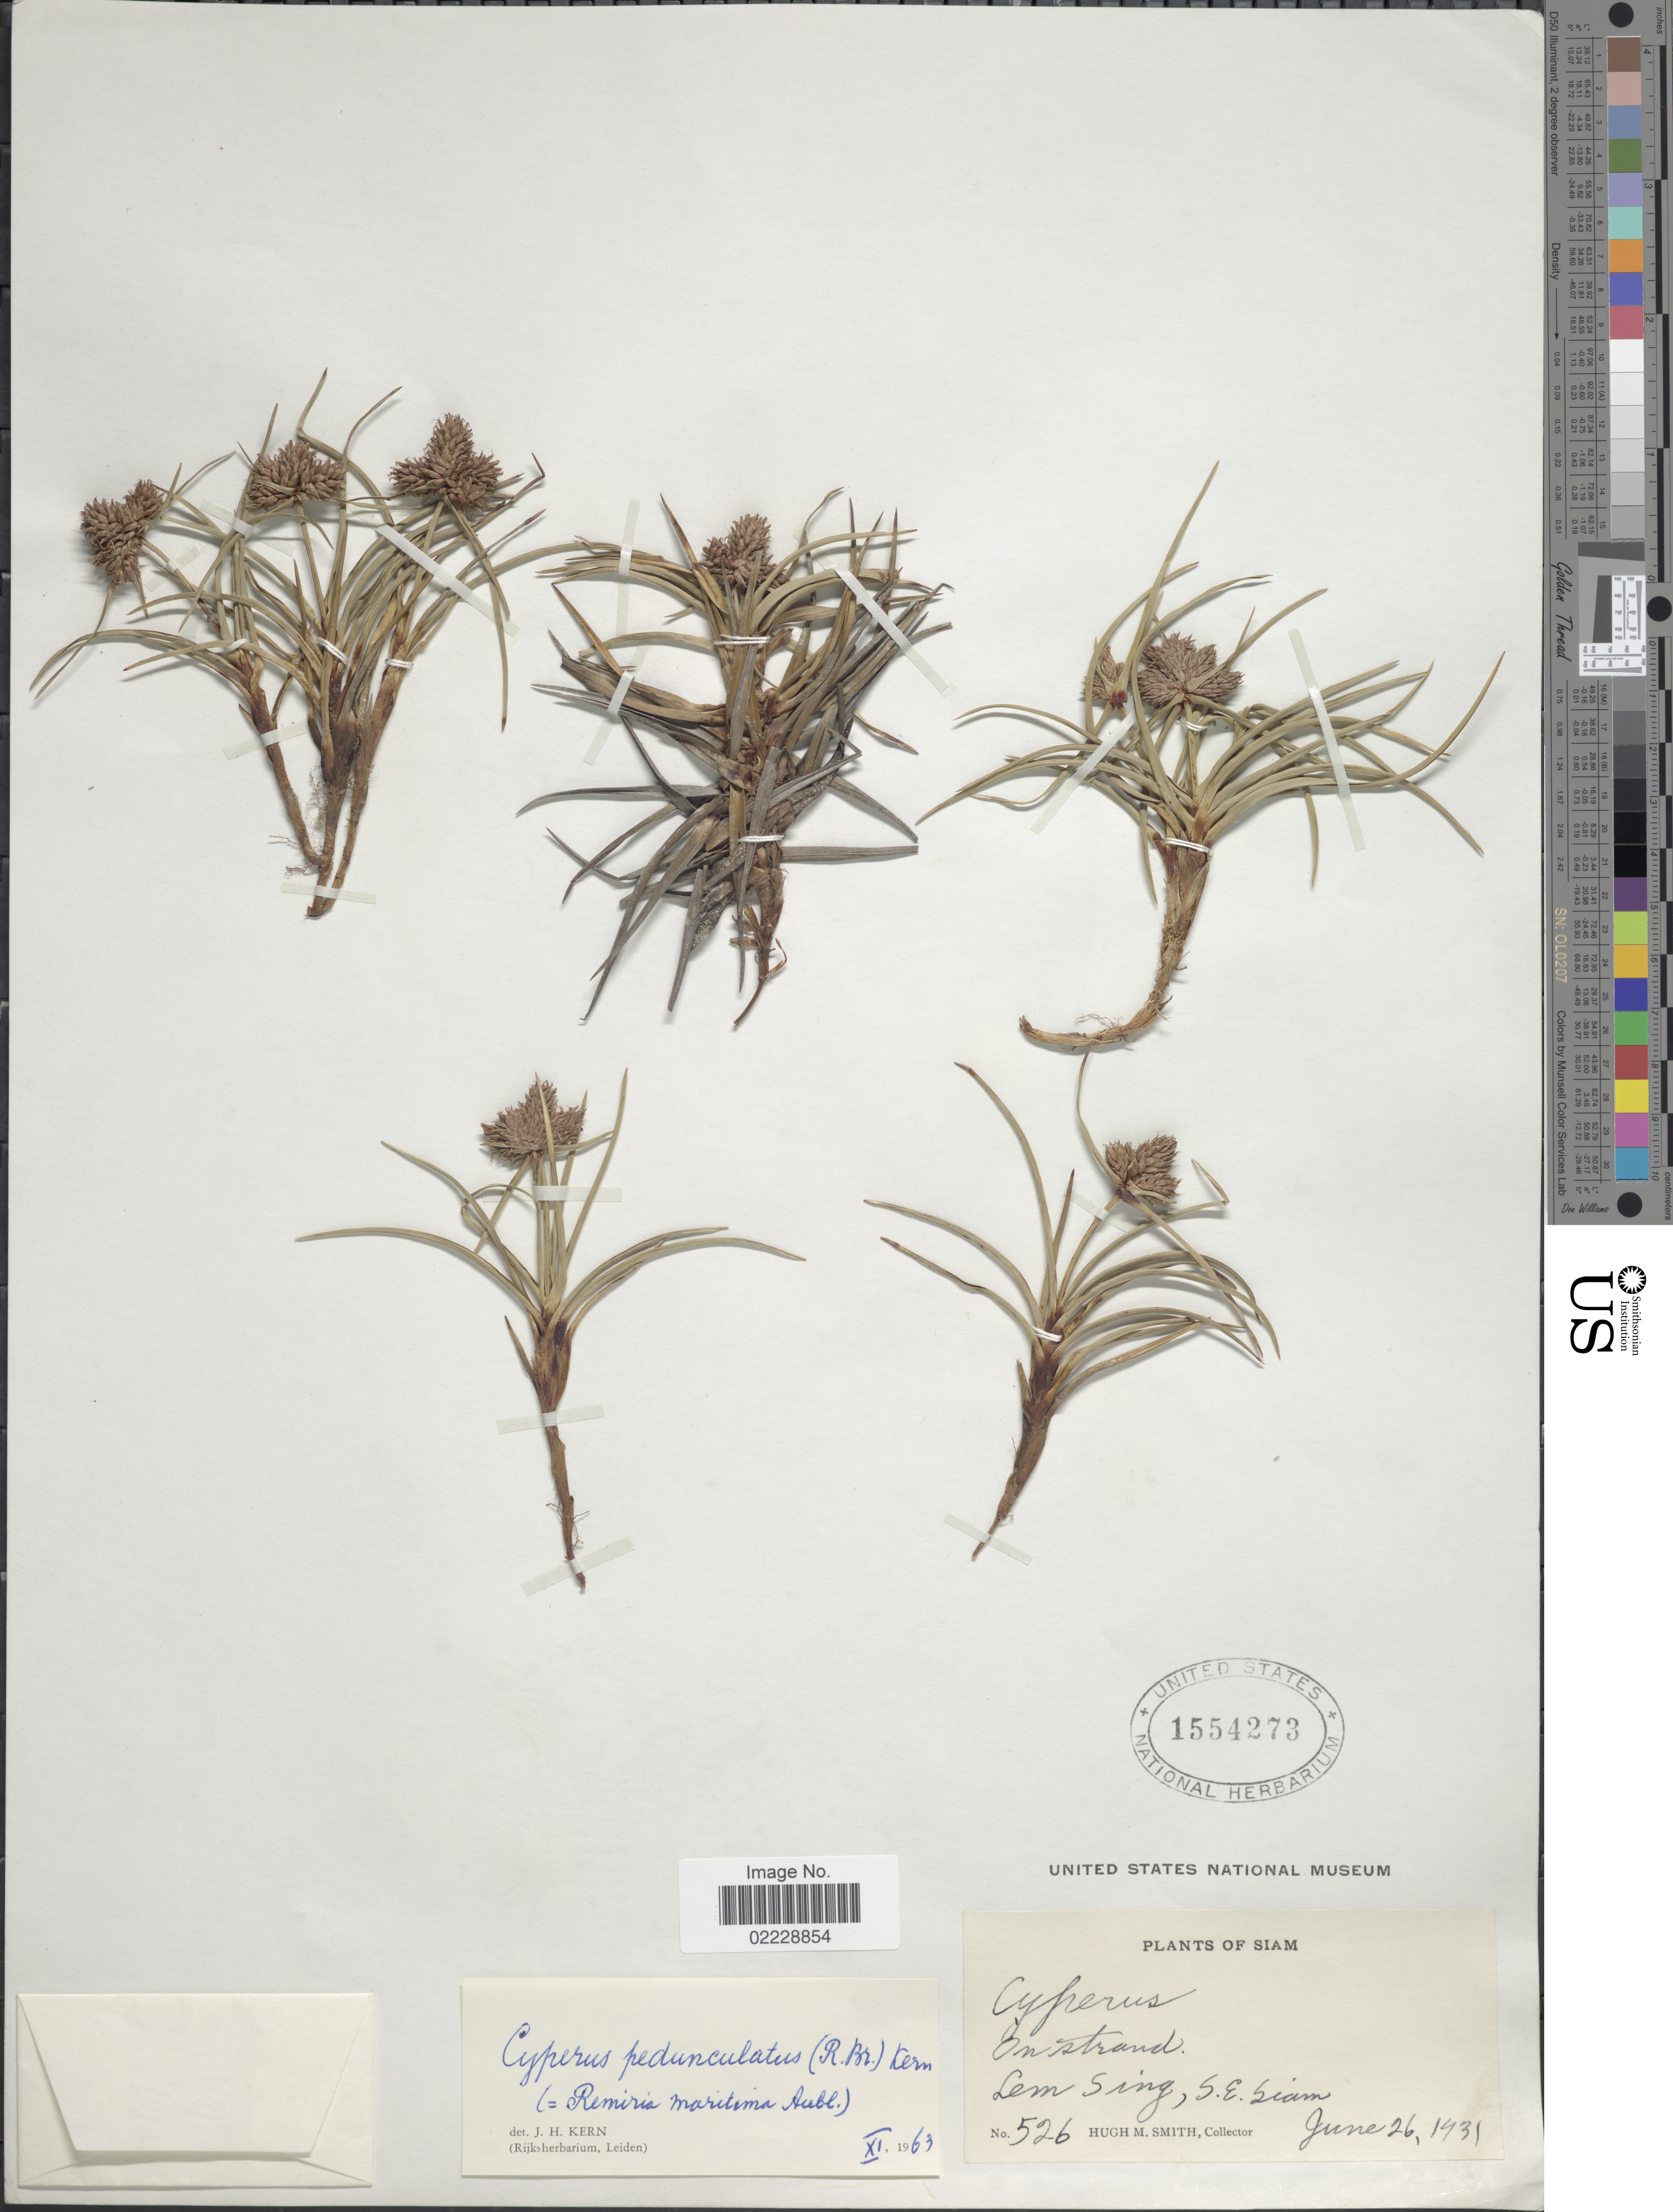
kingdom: Plantae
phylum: Tracheophyta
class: Liliopsida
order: Poales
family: Cyperaceae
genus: Cyperus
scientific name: Cyperus pedunculatus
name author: (R. Br.) J. Kern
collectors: H. M. Smith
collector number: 526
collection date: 1931-06-26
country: Thailand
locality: Lem Sing, S. E. Siam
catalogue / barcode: US 1554273